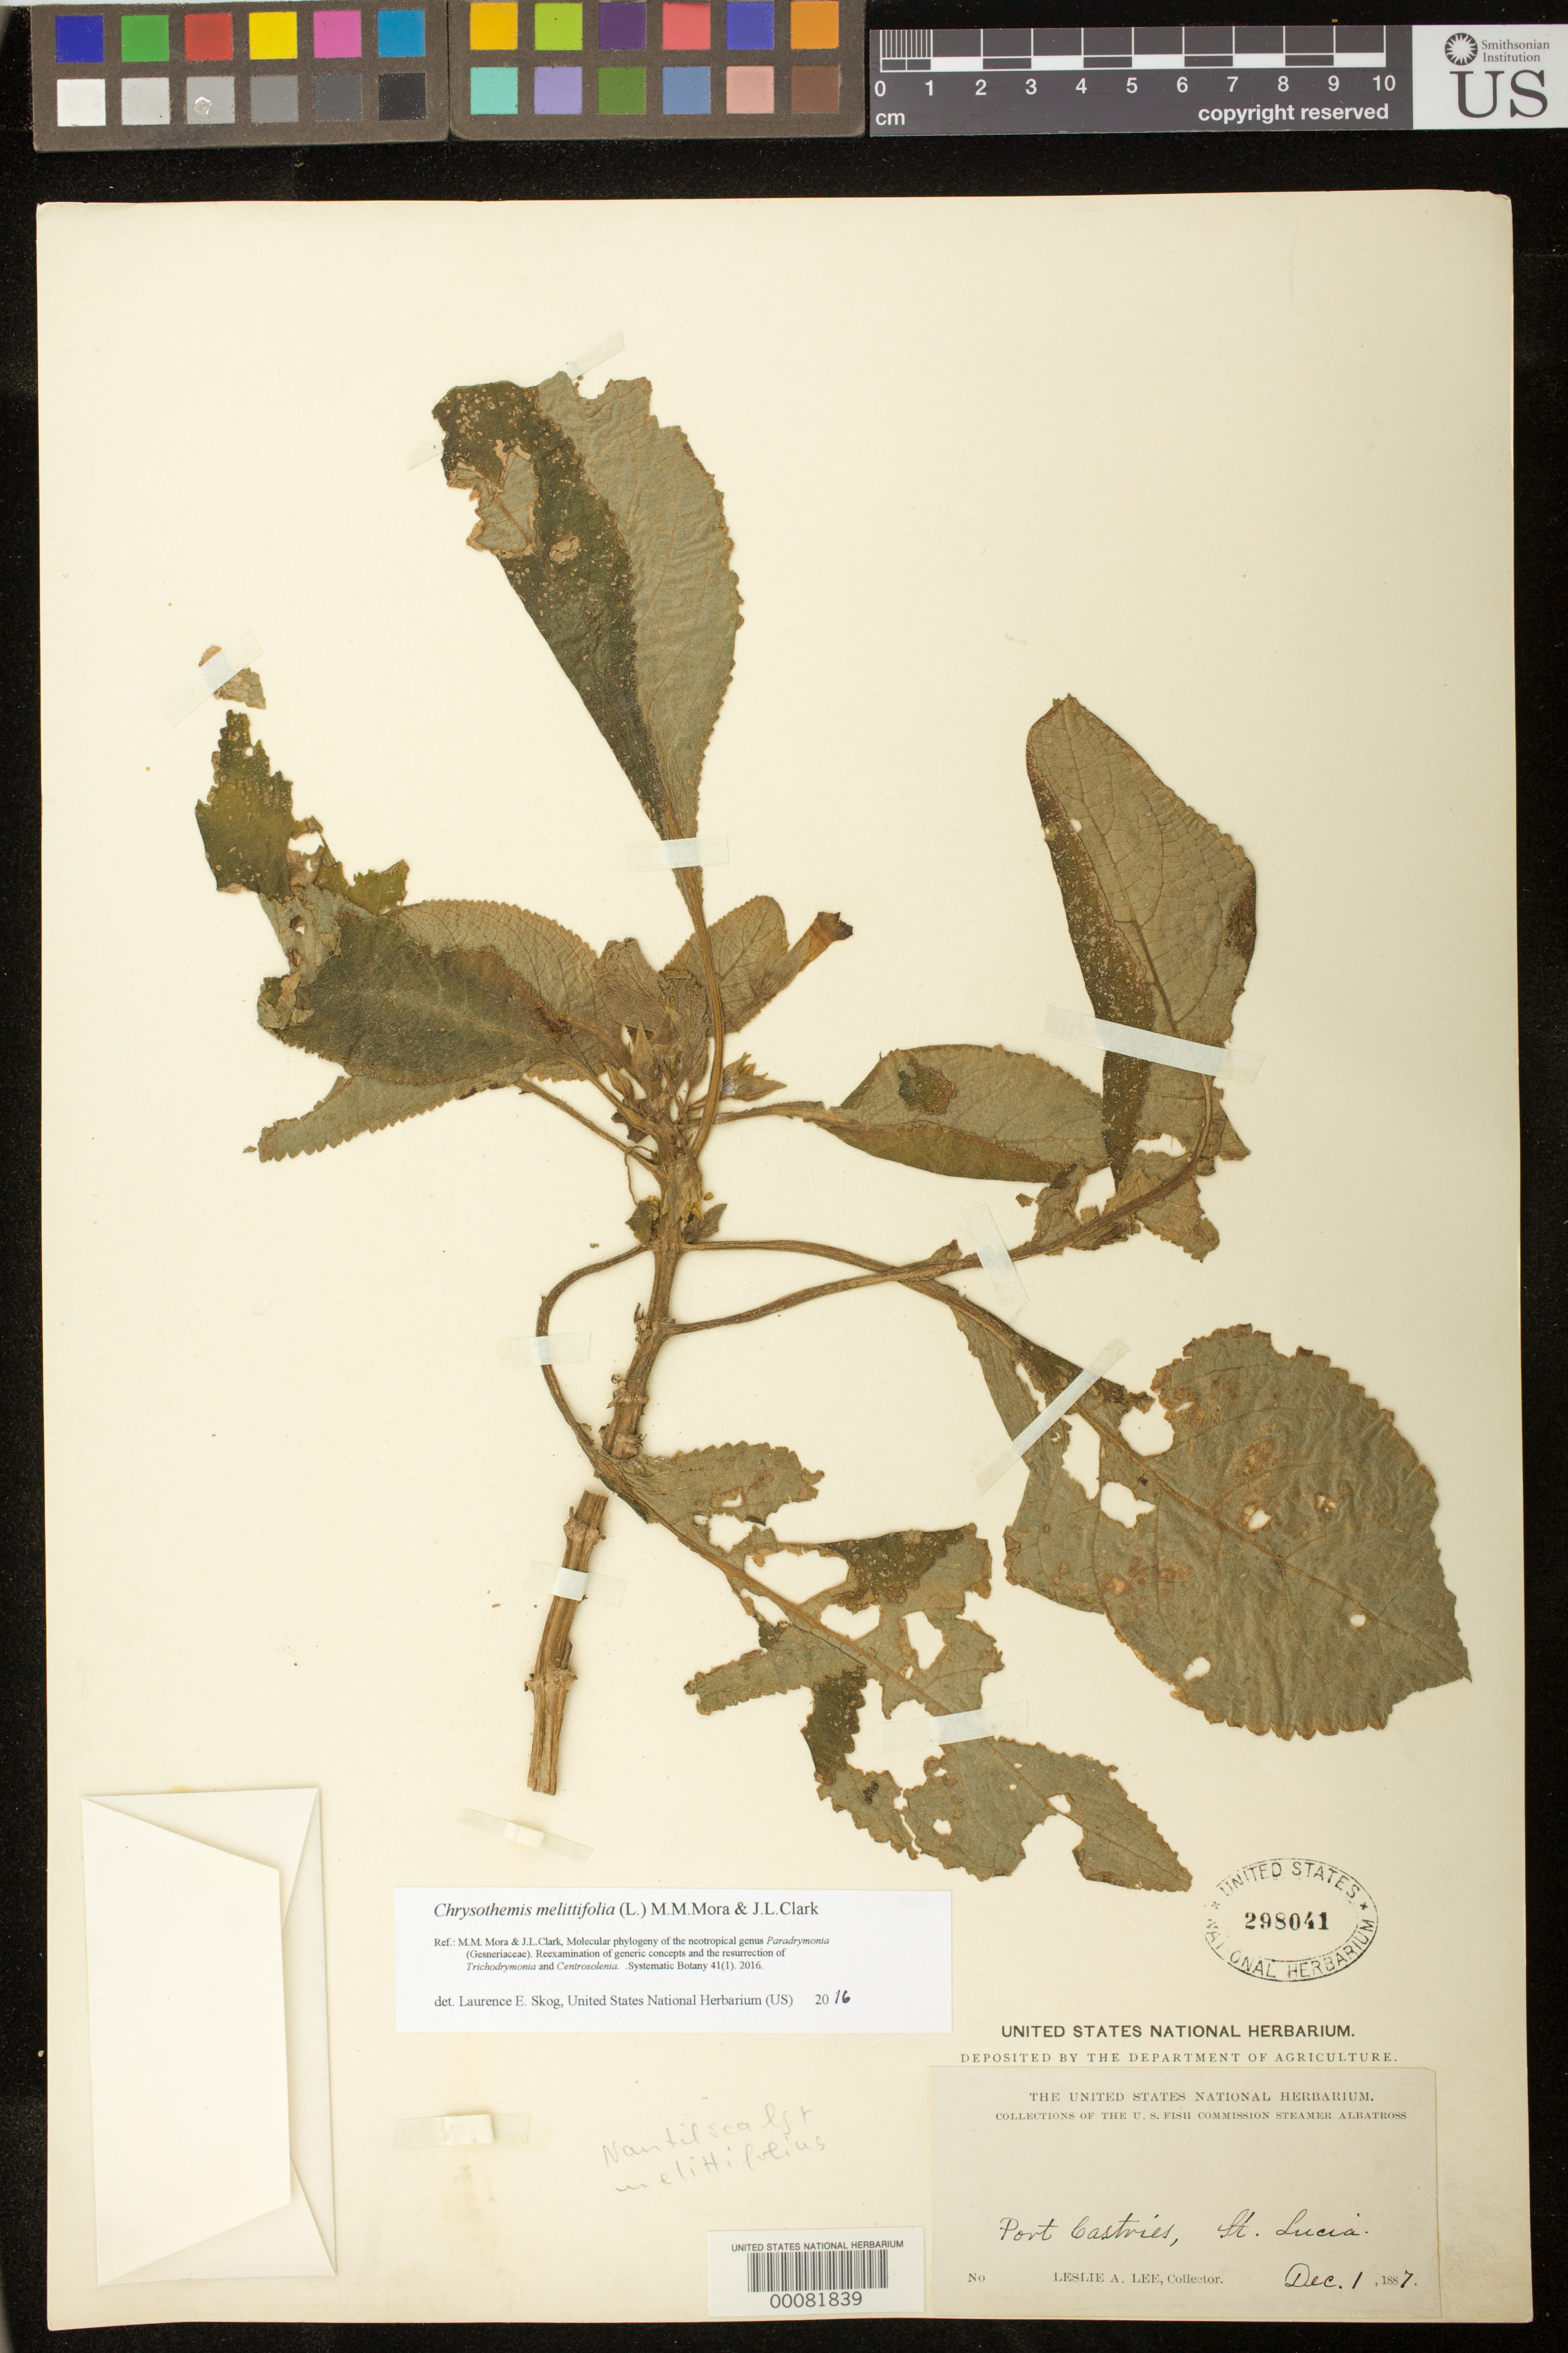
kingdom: Plantae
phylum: Tracheophyta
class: Magnoliopsida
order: Lamiales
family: Gesneriaceae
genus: Chrysothemis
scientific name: Chrysothemis melittifolia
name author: (L.) M.M. Mora & J.L. Clark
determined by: Skog, Laurence E.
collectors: L. Lee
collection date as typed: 01 Dec 1887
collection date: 1887-12-01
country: St. Lucia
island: St. Lucia I.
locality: Port Castries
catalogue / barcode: US 298041